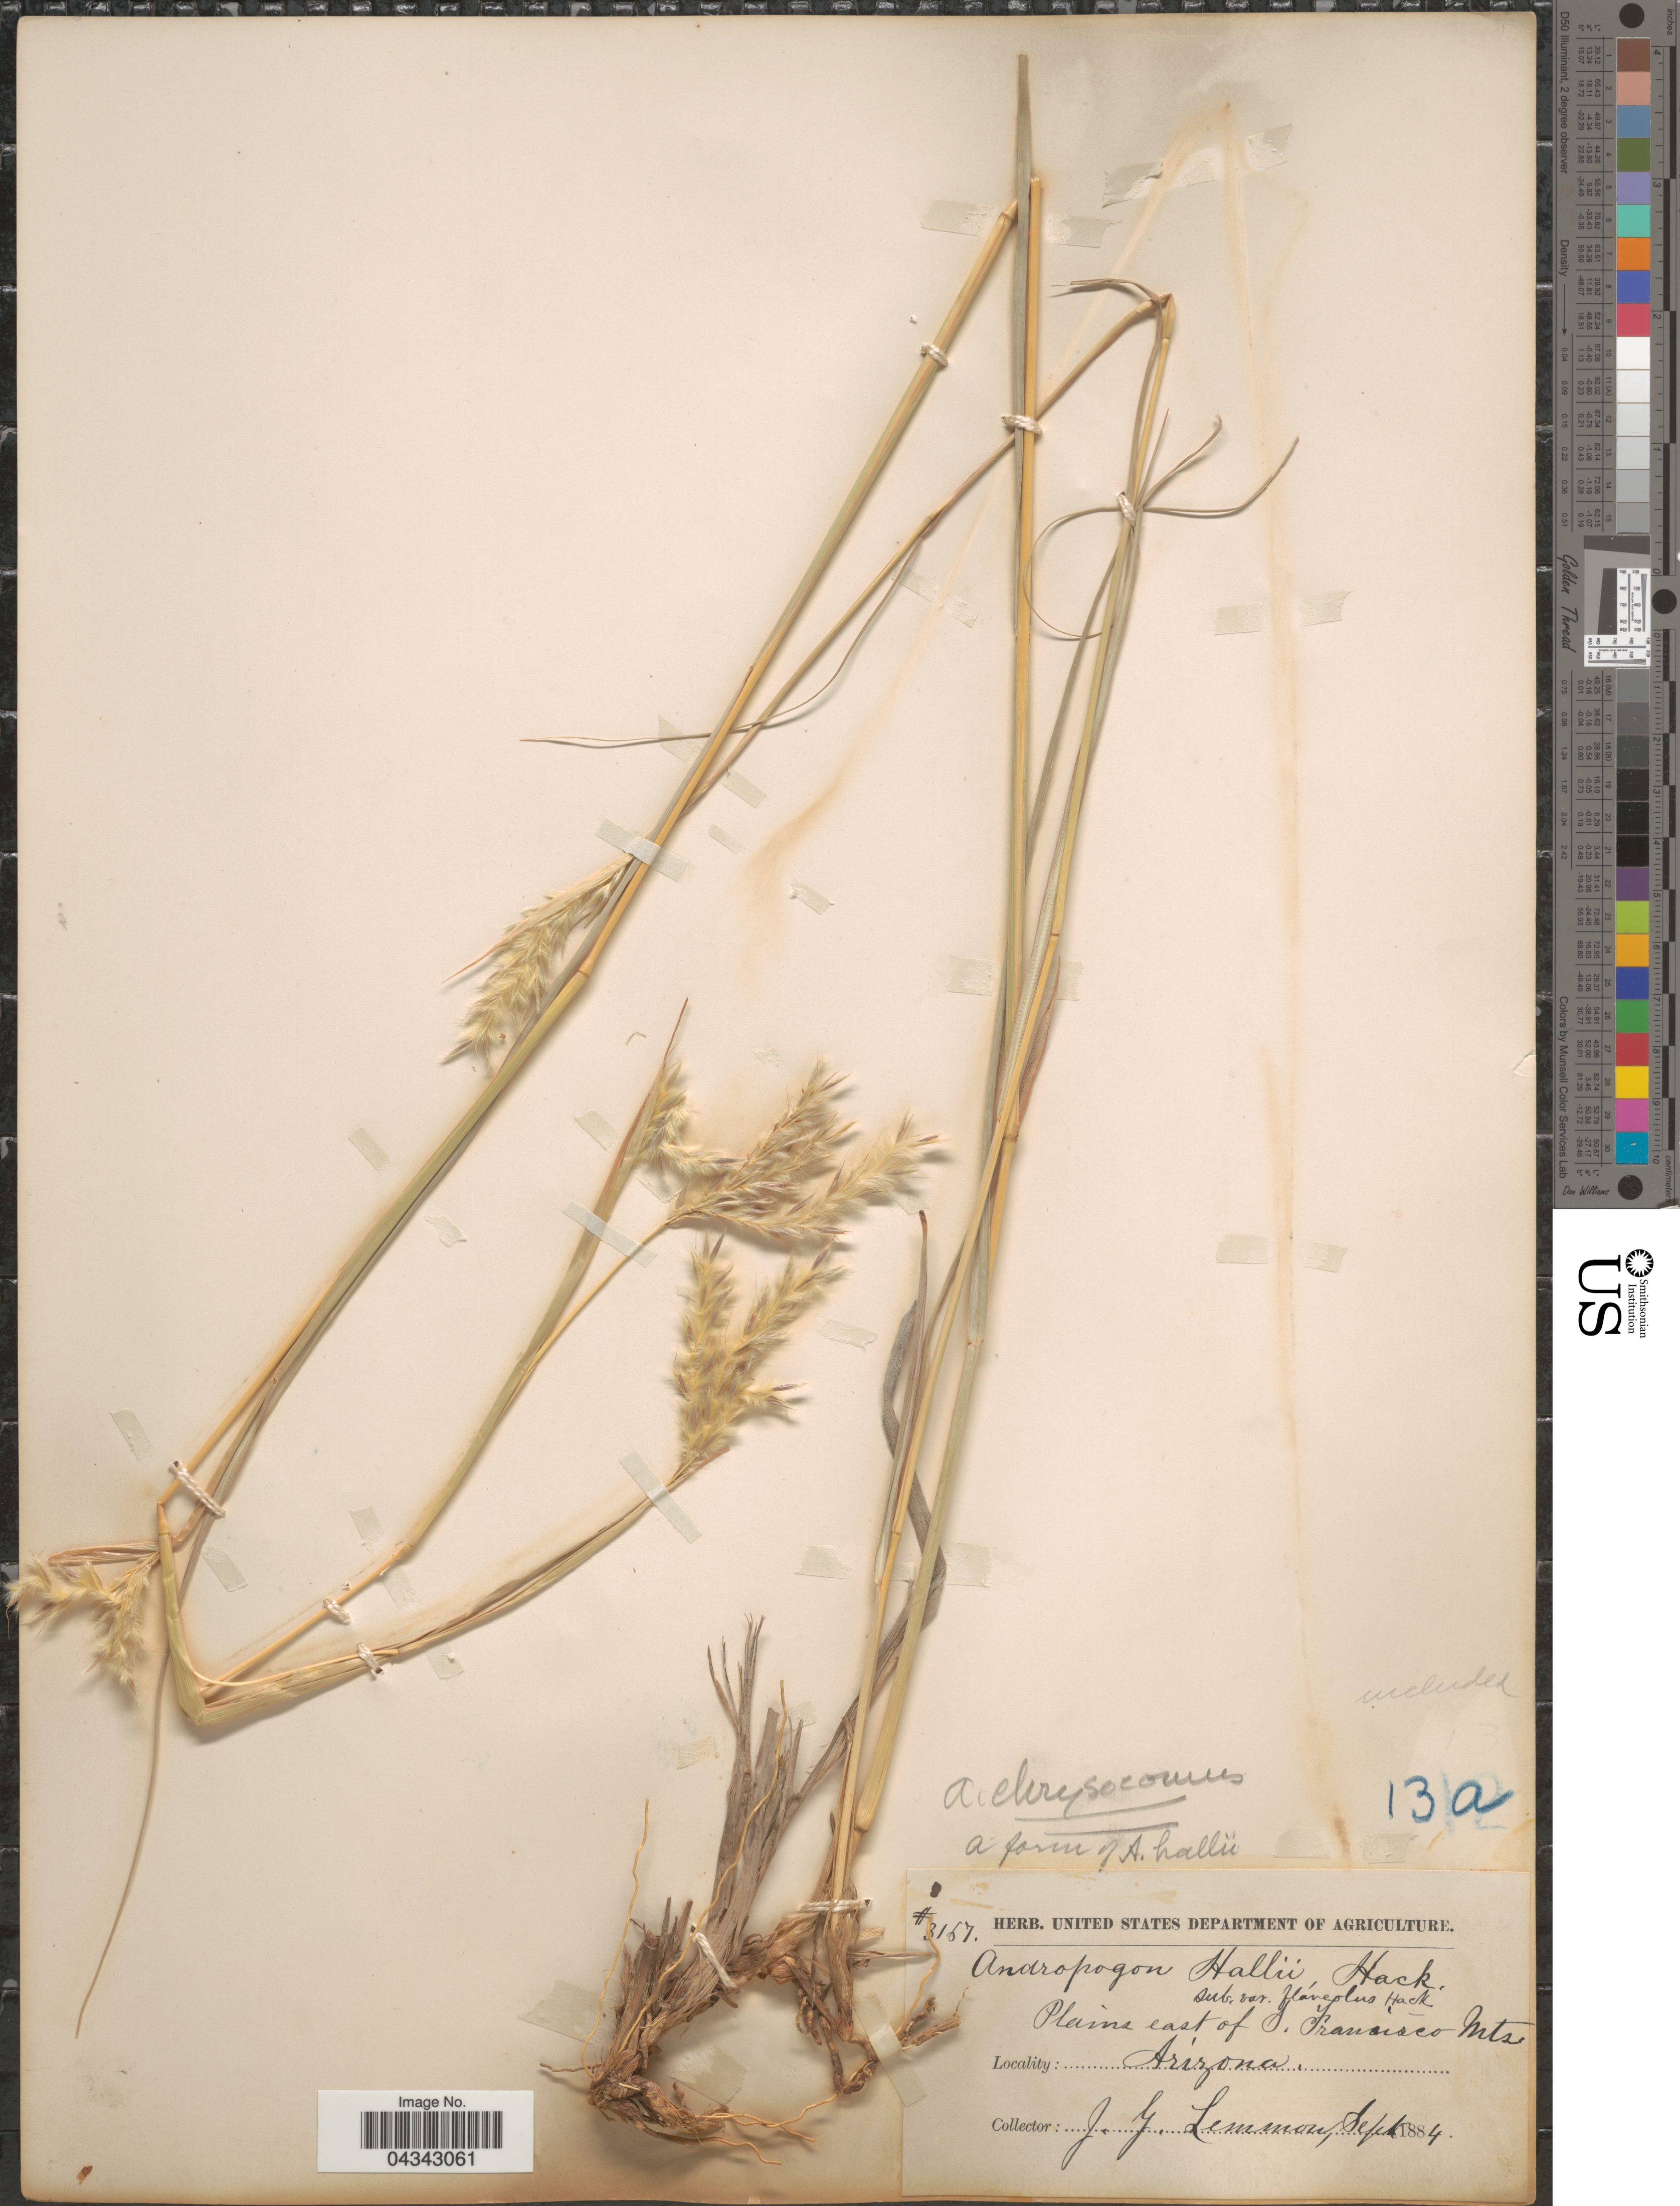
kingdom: Plantae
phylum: Tracheophyta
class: Liliopsida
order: Poales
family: Poaceae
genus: Andropogon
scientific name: Andropogon gerardii subsp. hallii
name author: (Hack.) Wipff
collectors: J. Lemmon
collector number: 3167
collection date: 1884-09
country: United States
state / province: Arizona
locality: Plains east of S. Francisco Mts.